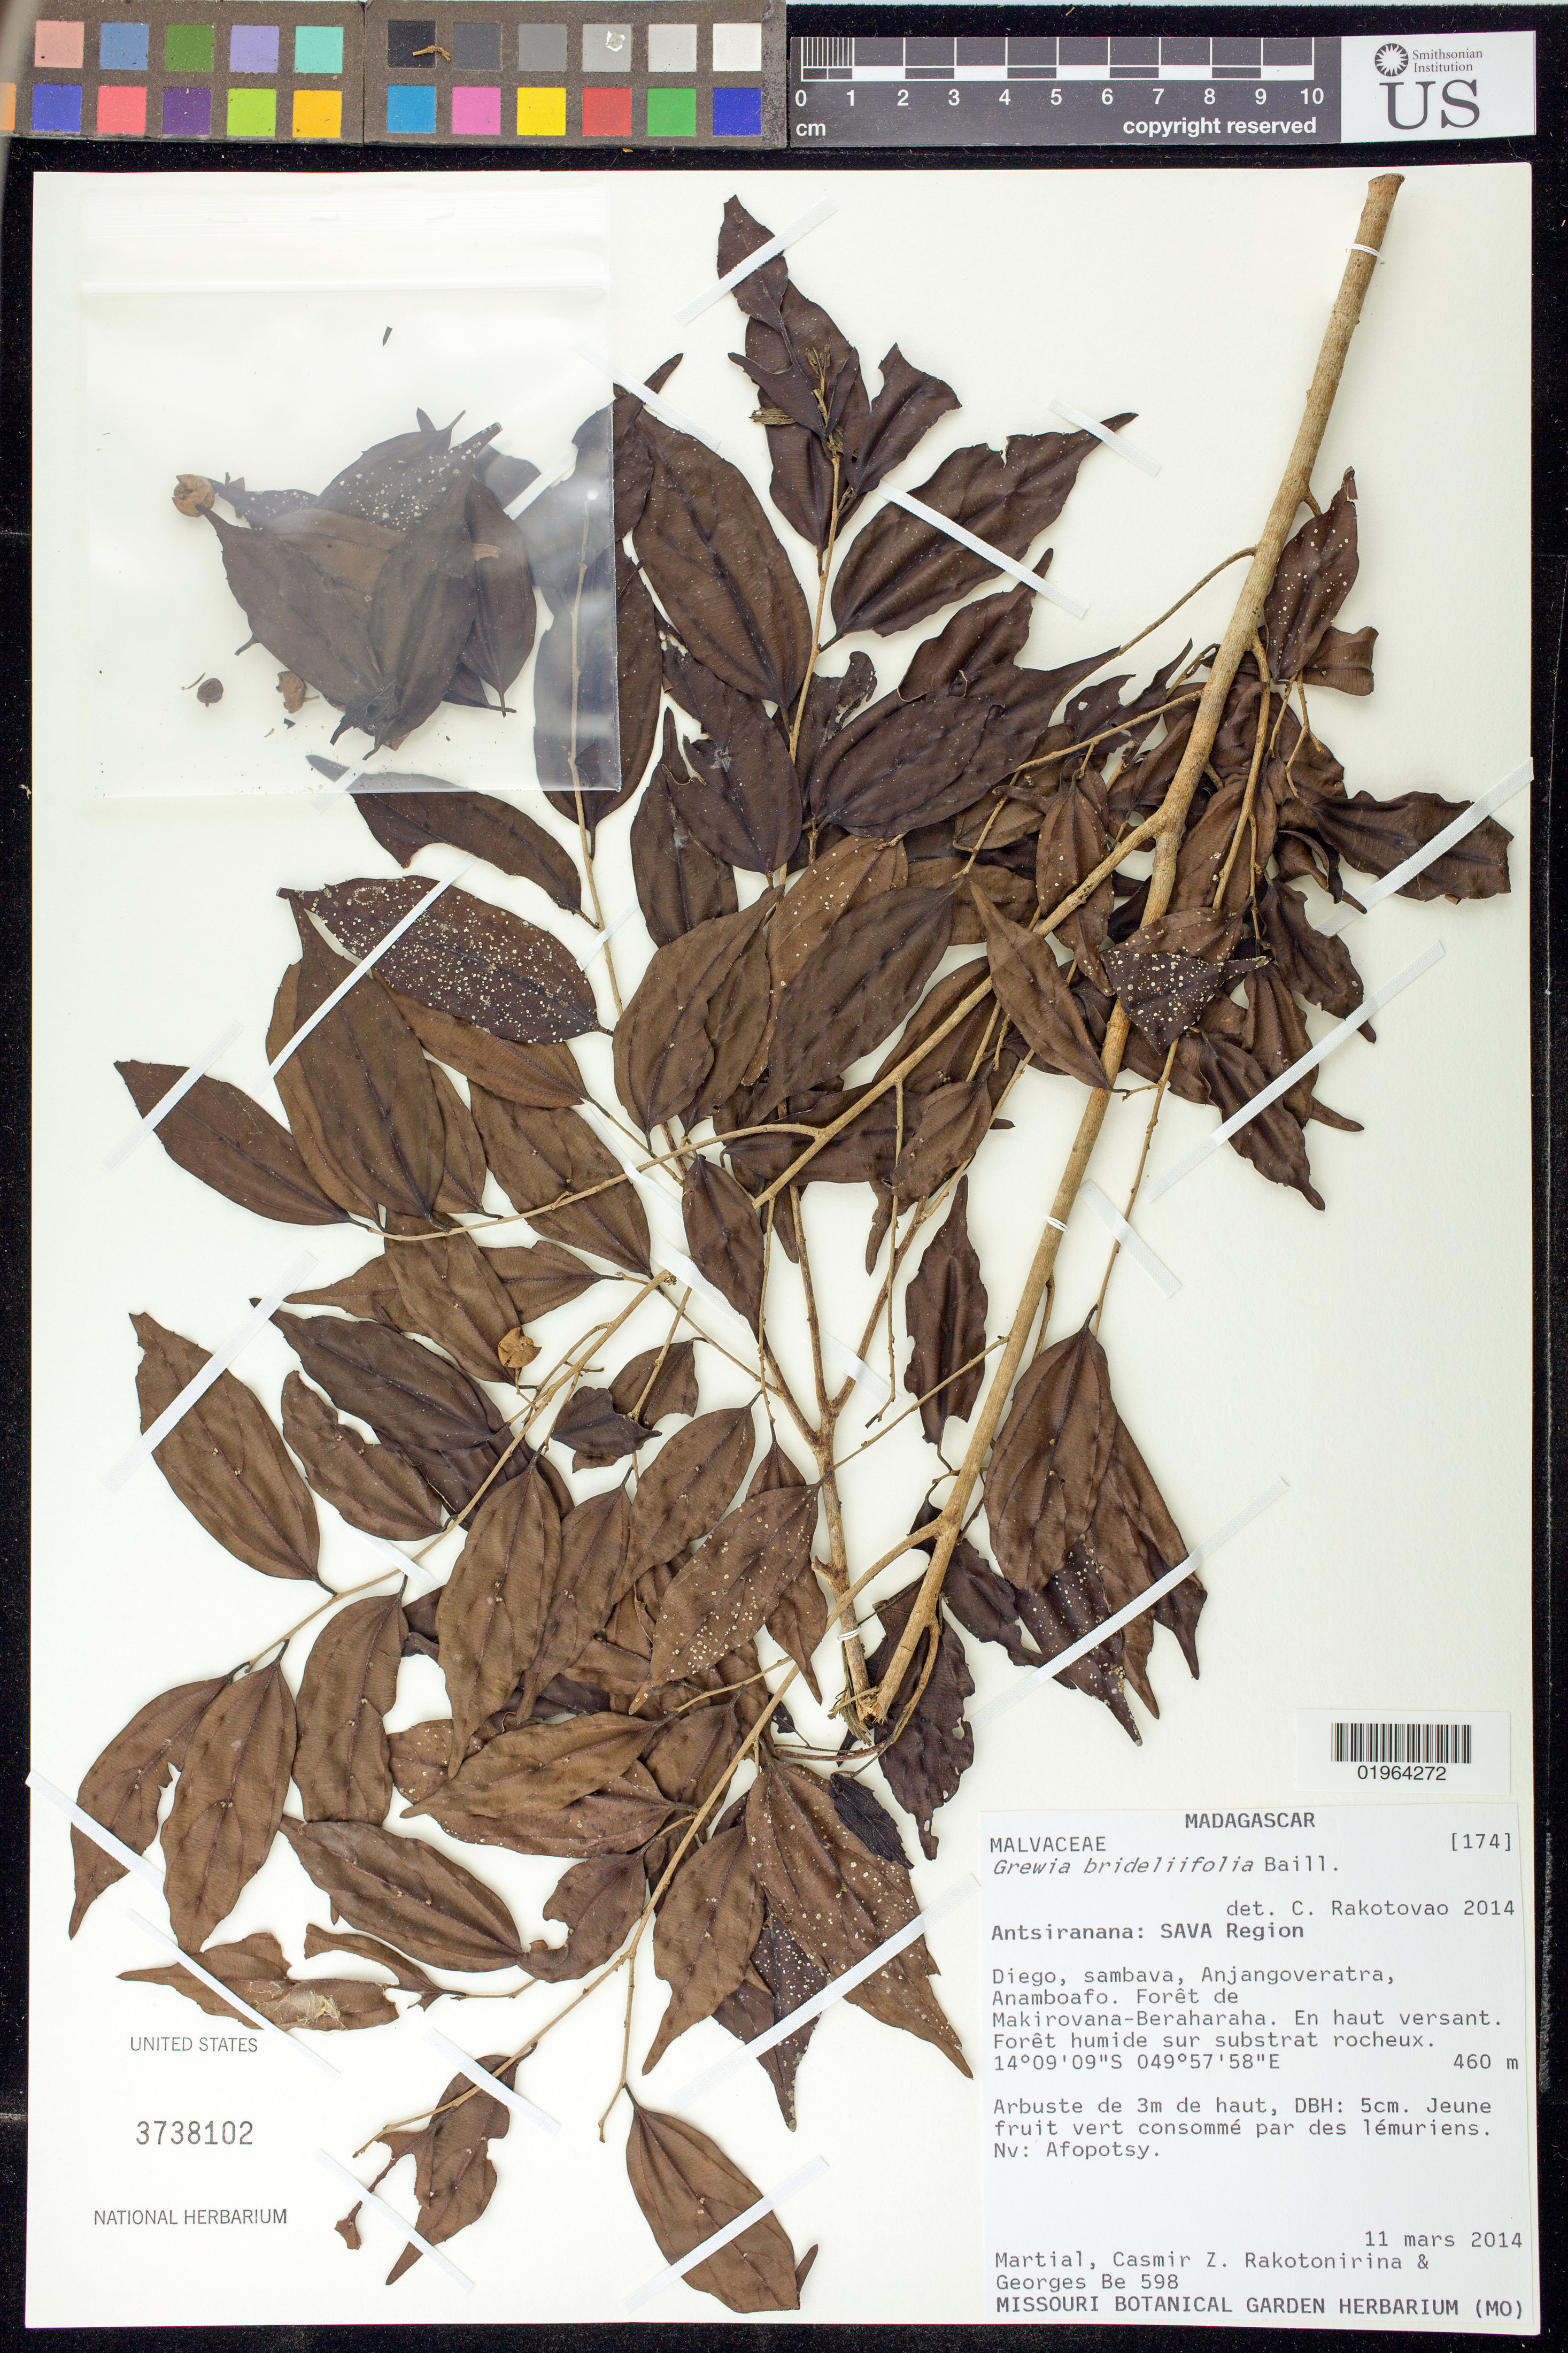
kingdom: Plantae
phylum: Tracheophyta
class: Magnoliopsida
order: Malvales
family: Malvaceae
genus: Grewia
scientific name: Grewia brideliifolia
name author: Baill.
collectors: Martial, C. Rakotonirina & G. Be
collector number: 598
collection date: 2014-03-11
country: Madagascar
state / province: Sava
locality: SAVA Region. Diego, sambava, Anjangoveratra, Anamboafo. Forêt de Makirovana-Beraharaha.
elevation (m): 460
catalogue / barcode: US 3738102